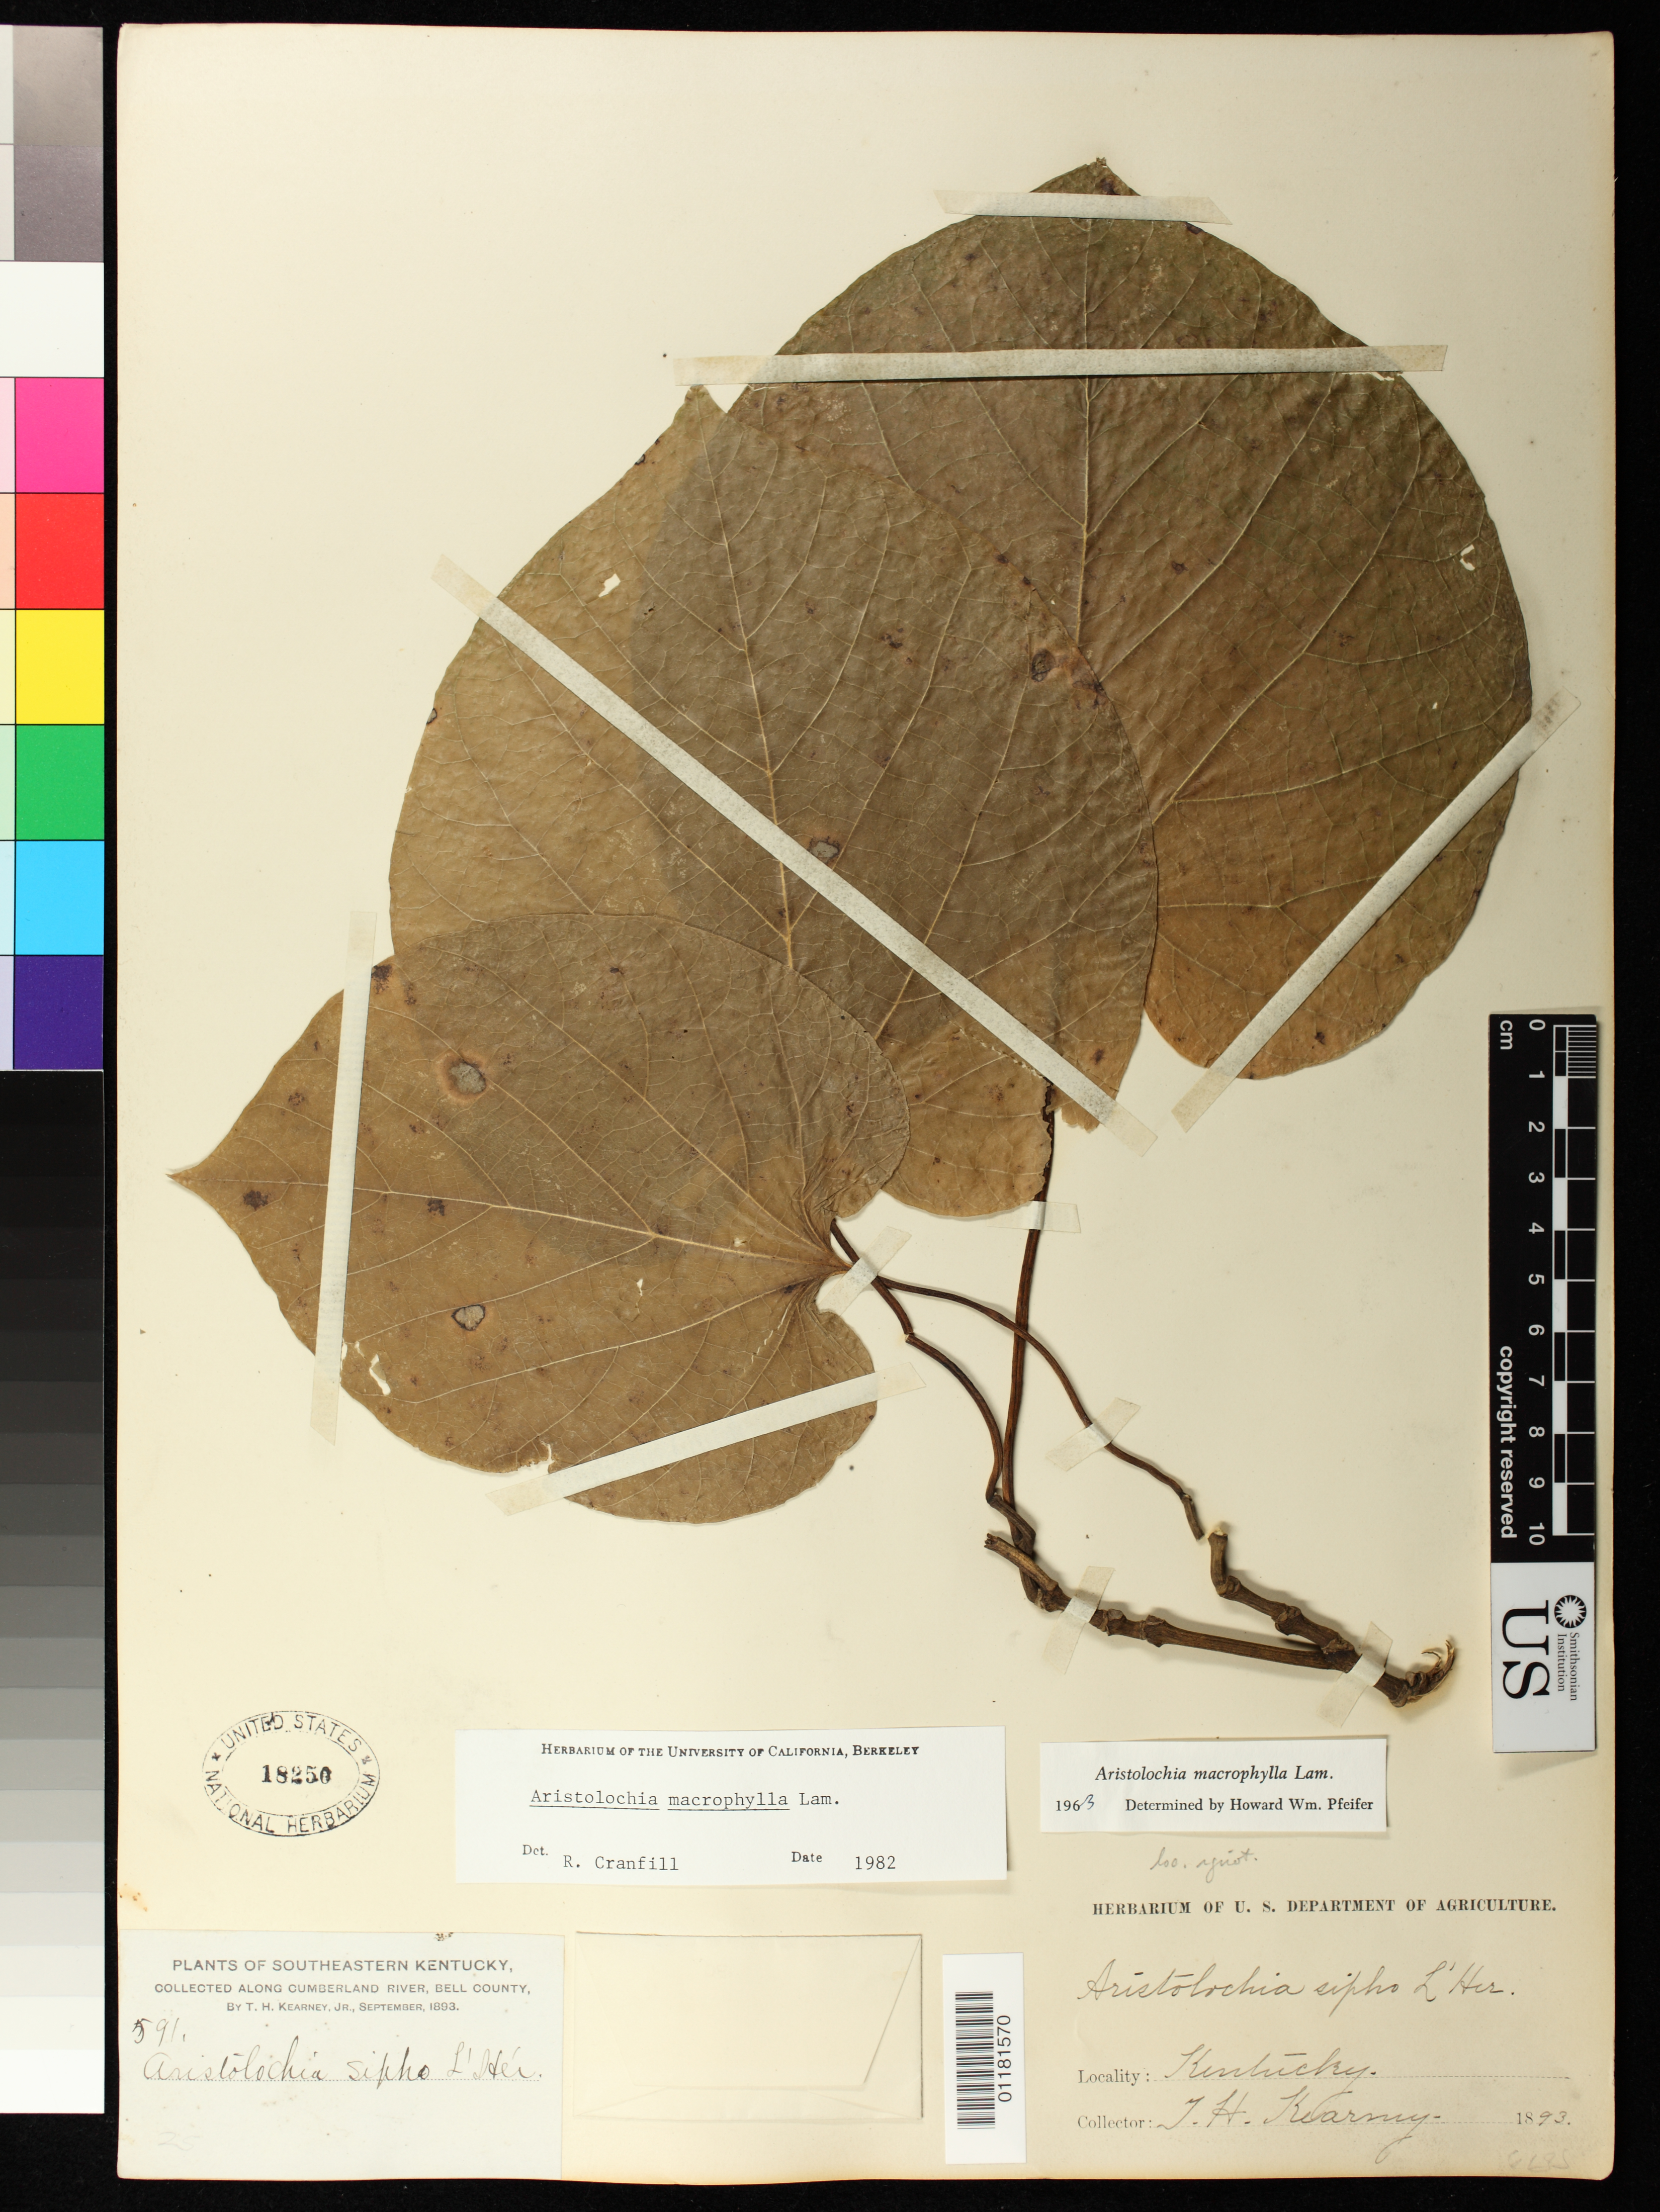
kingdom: Plantae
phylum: Tracheophyta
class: Magnoliopsida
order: Piperales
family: Aristolochiaceae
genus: Aristolochia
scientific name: Aristolochia macrophylla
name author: Lam.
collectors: T. H. Kearney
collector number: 591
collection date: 1893-09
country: United States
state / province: Kentucky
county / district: Bell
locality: Along Cumberland River, Bell County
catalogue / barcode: US 18250